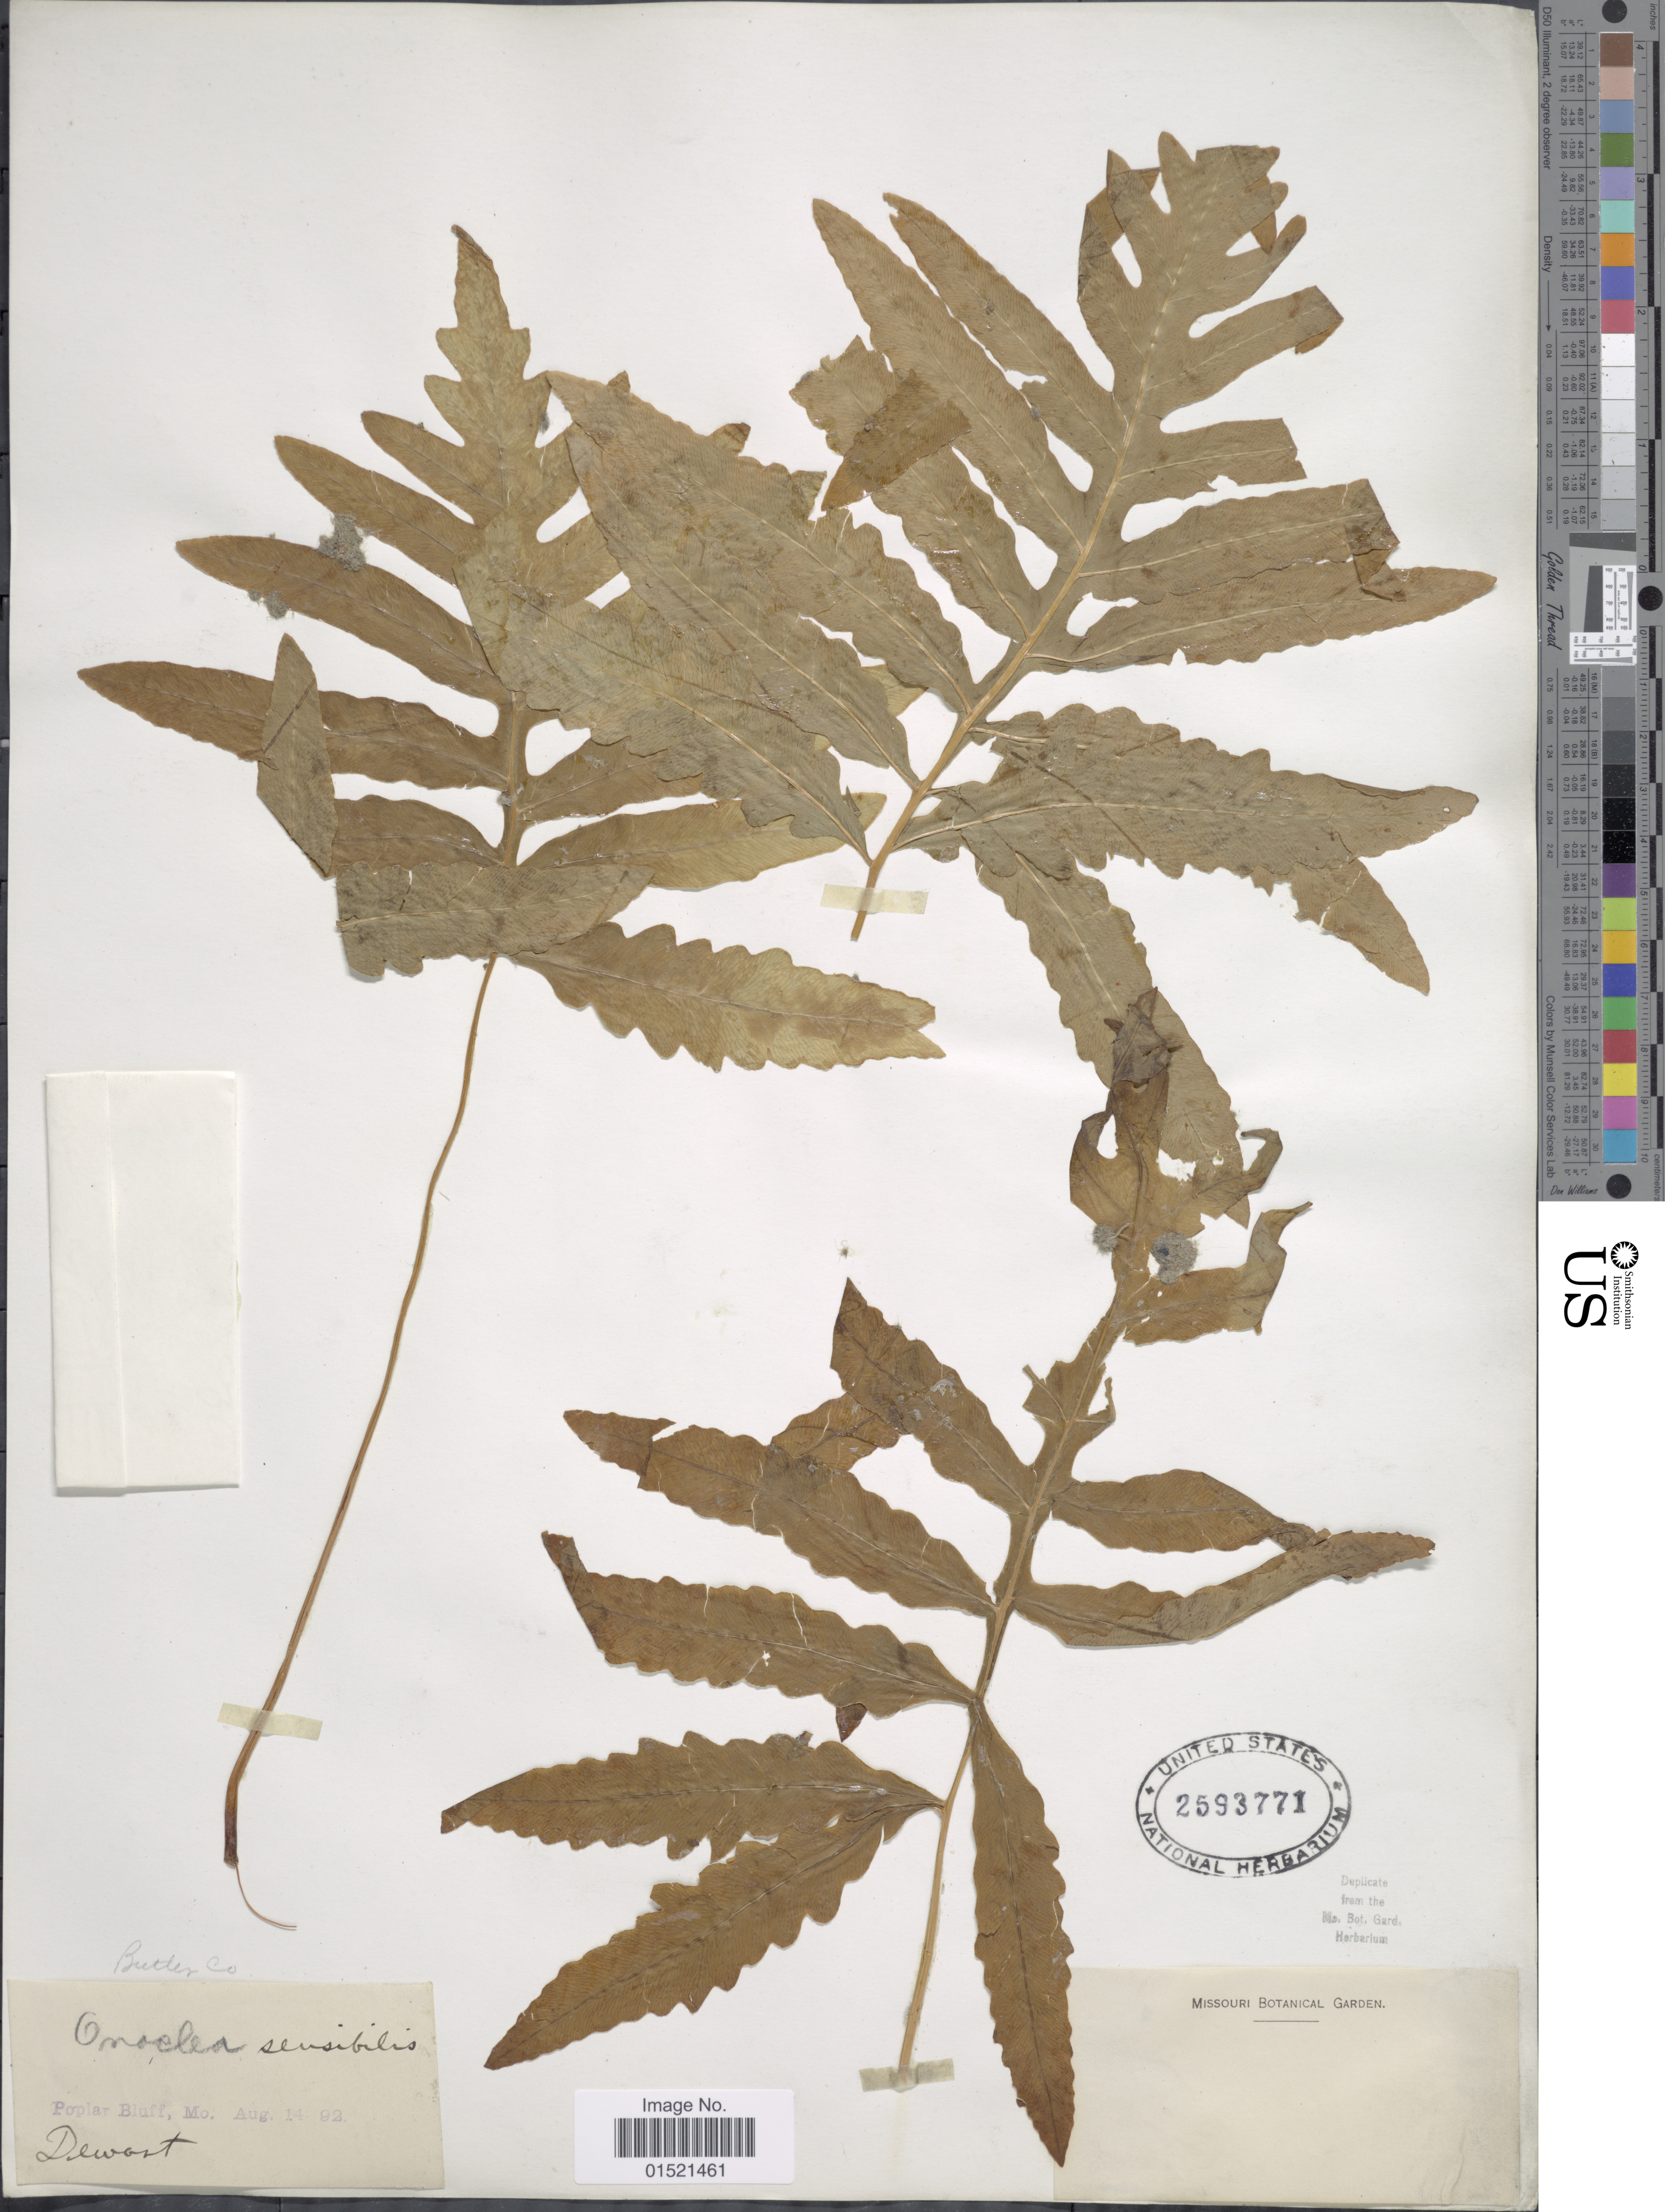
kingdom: Plantae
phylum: Tracheophyta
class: Polypodiopsida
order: Polypodiales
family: Onocleaceae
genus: Onoclea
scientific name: Onoclea sensibilis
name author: L.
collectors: -. Dewart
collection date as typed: Transcribed d/m/y: 14/8/92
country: United States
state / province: Missouri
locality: Poplar Bluff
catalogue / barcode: US 2593771